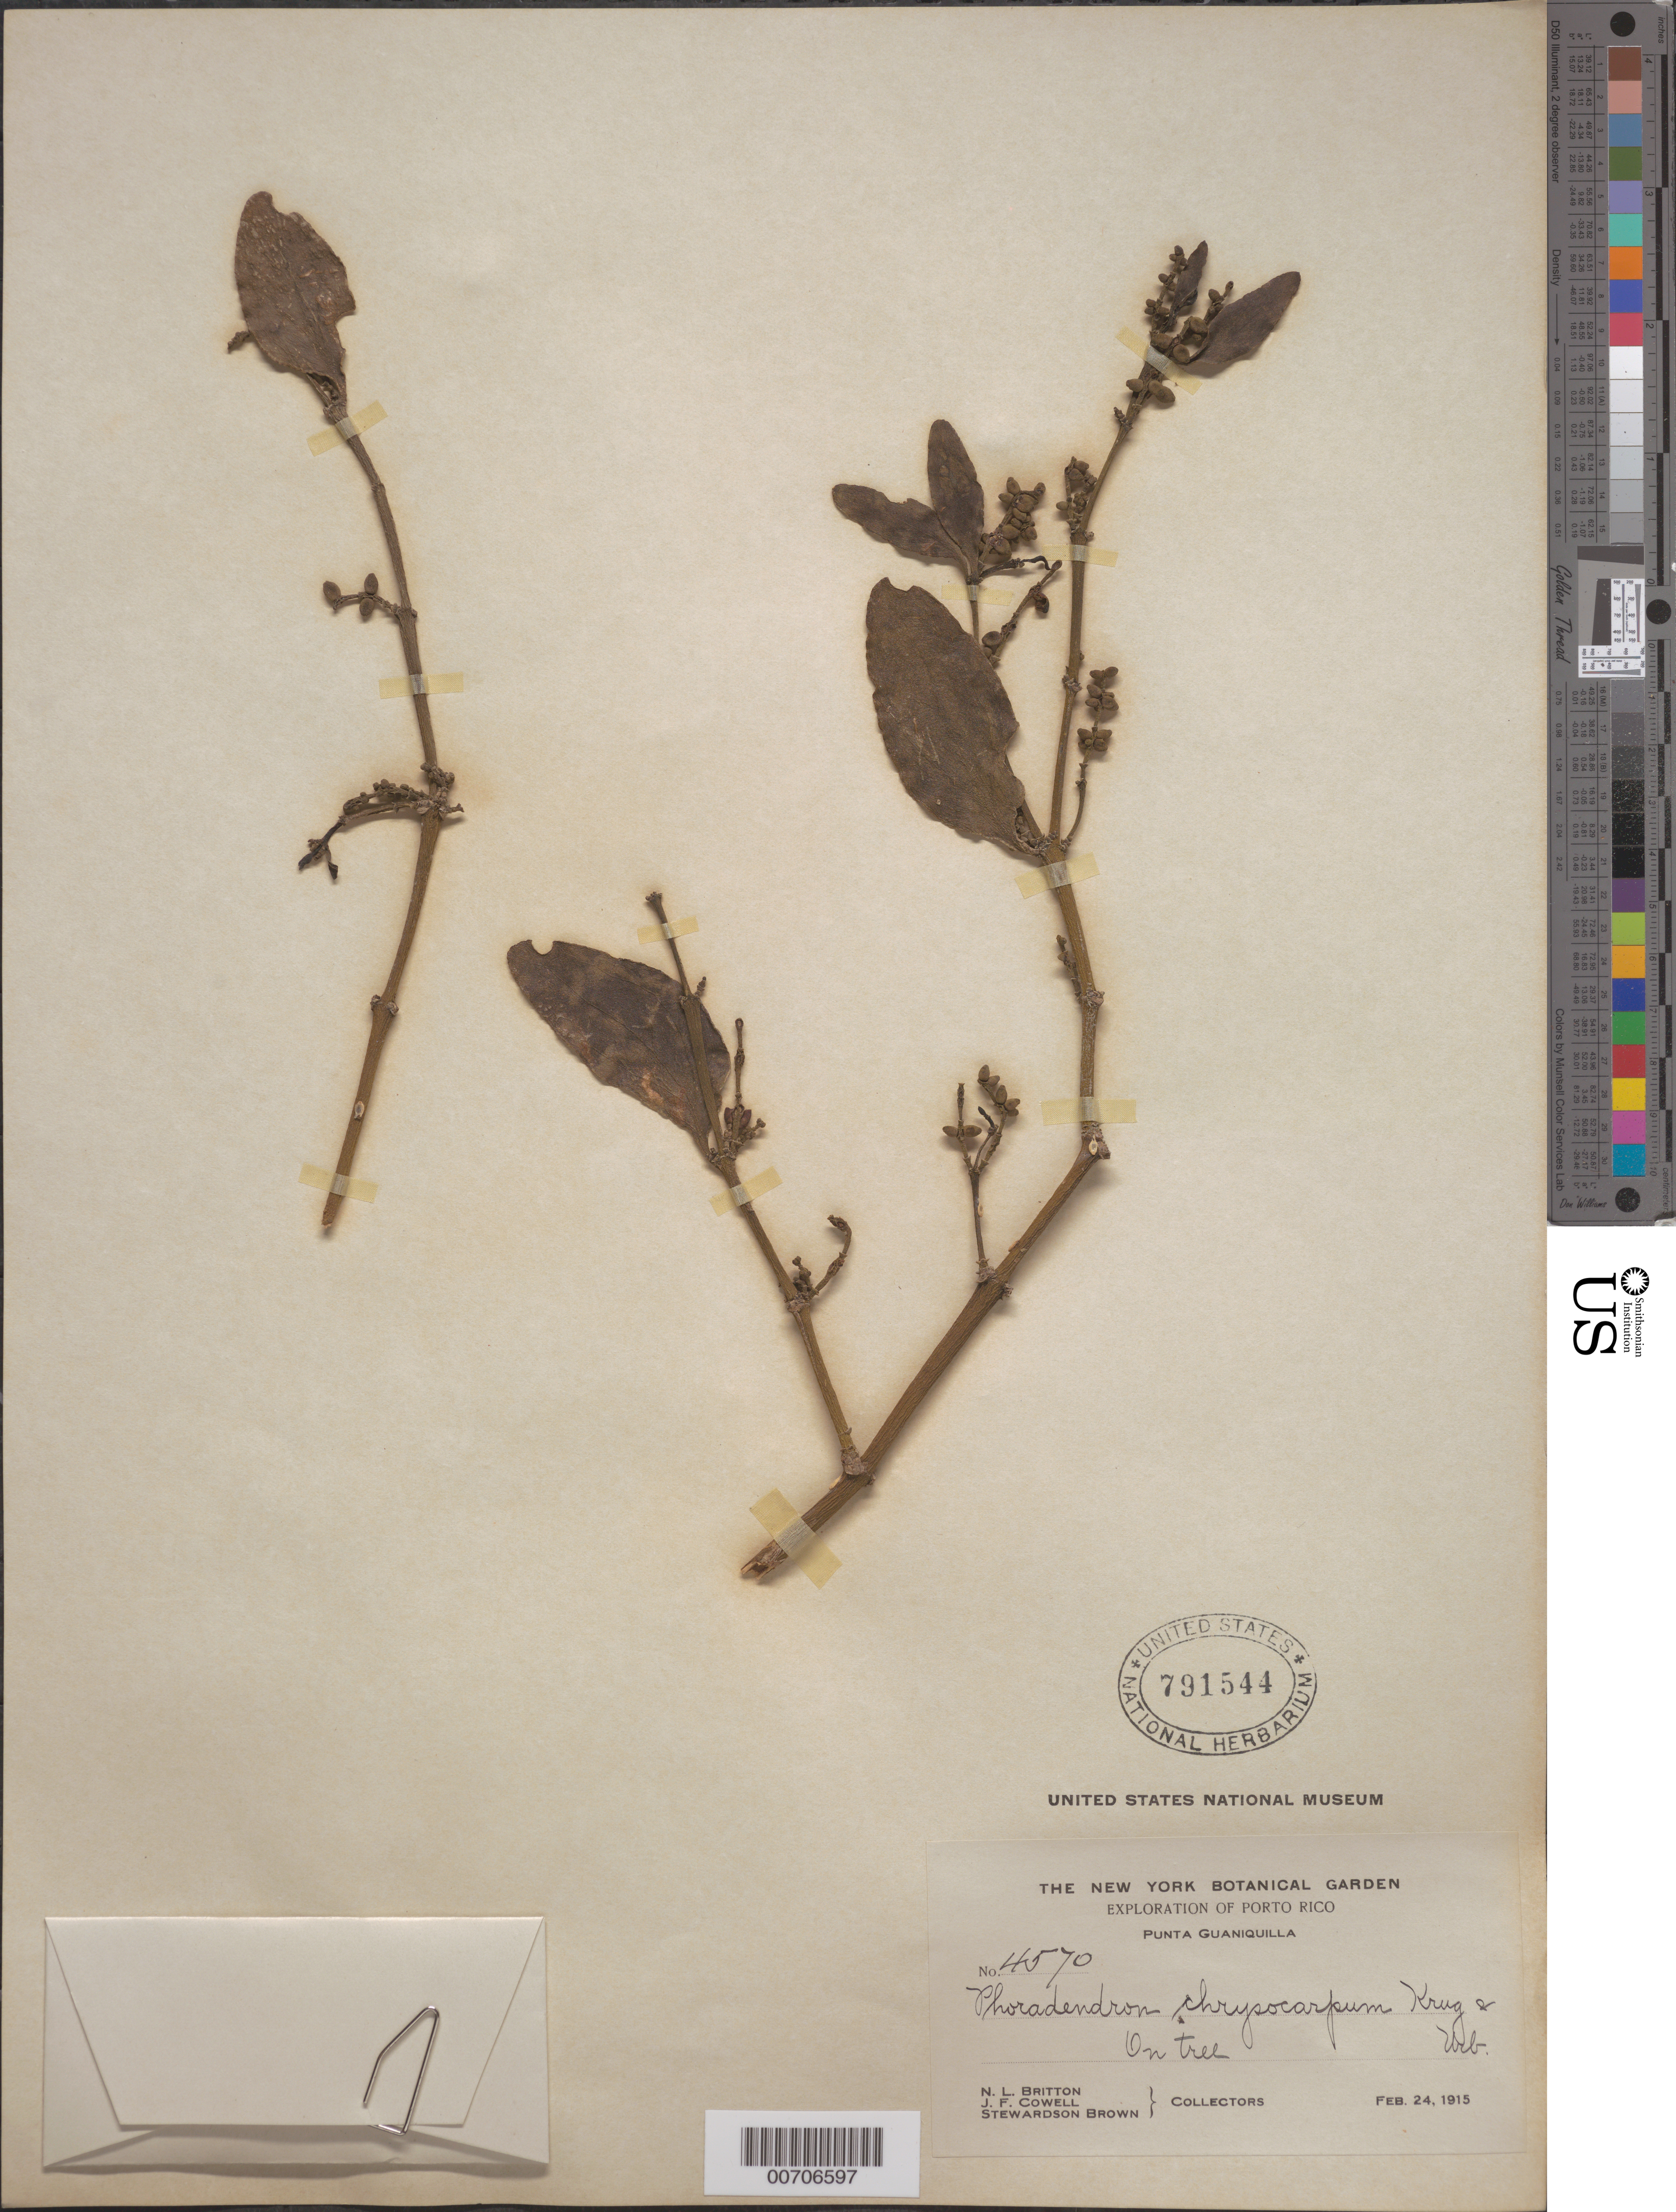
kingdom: Plantae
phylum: Tracheophyta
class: Magnoliopsida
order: Santalales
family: Viscaceae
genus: Phoradendron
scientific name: Phoradendron chrysocarpum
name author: Krug & Urb.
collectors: N. Britton, J. F. Cowell & S. Brown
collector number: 4570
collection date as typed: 24 Feb 1915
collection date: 1915-02-24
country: Puerto Rico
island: Greater Antilles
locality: Punta Guaniquilla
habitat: On tree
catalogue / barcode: US 791544